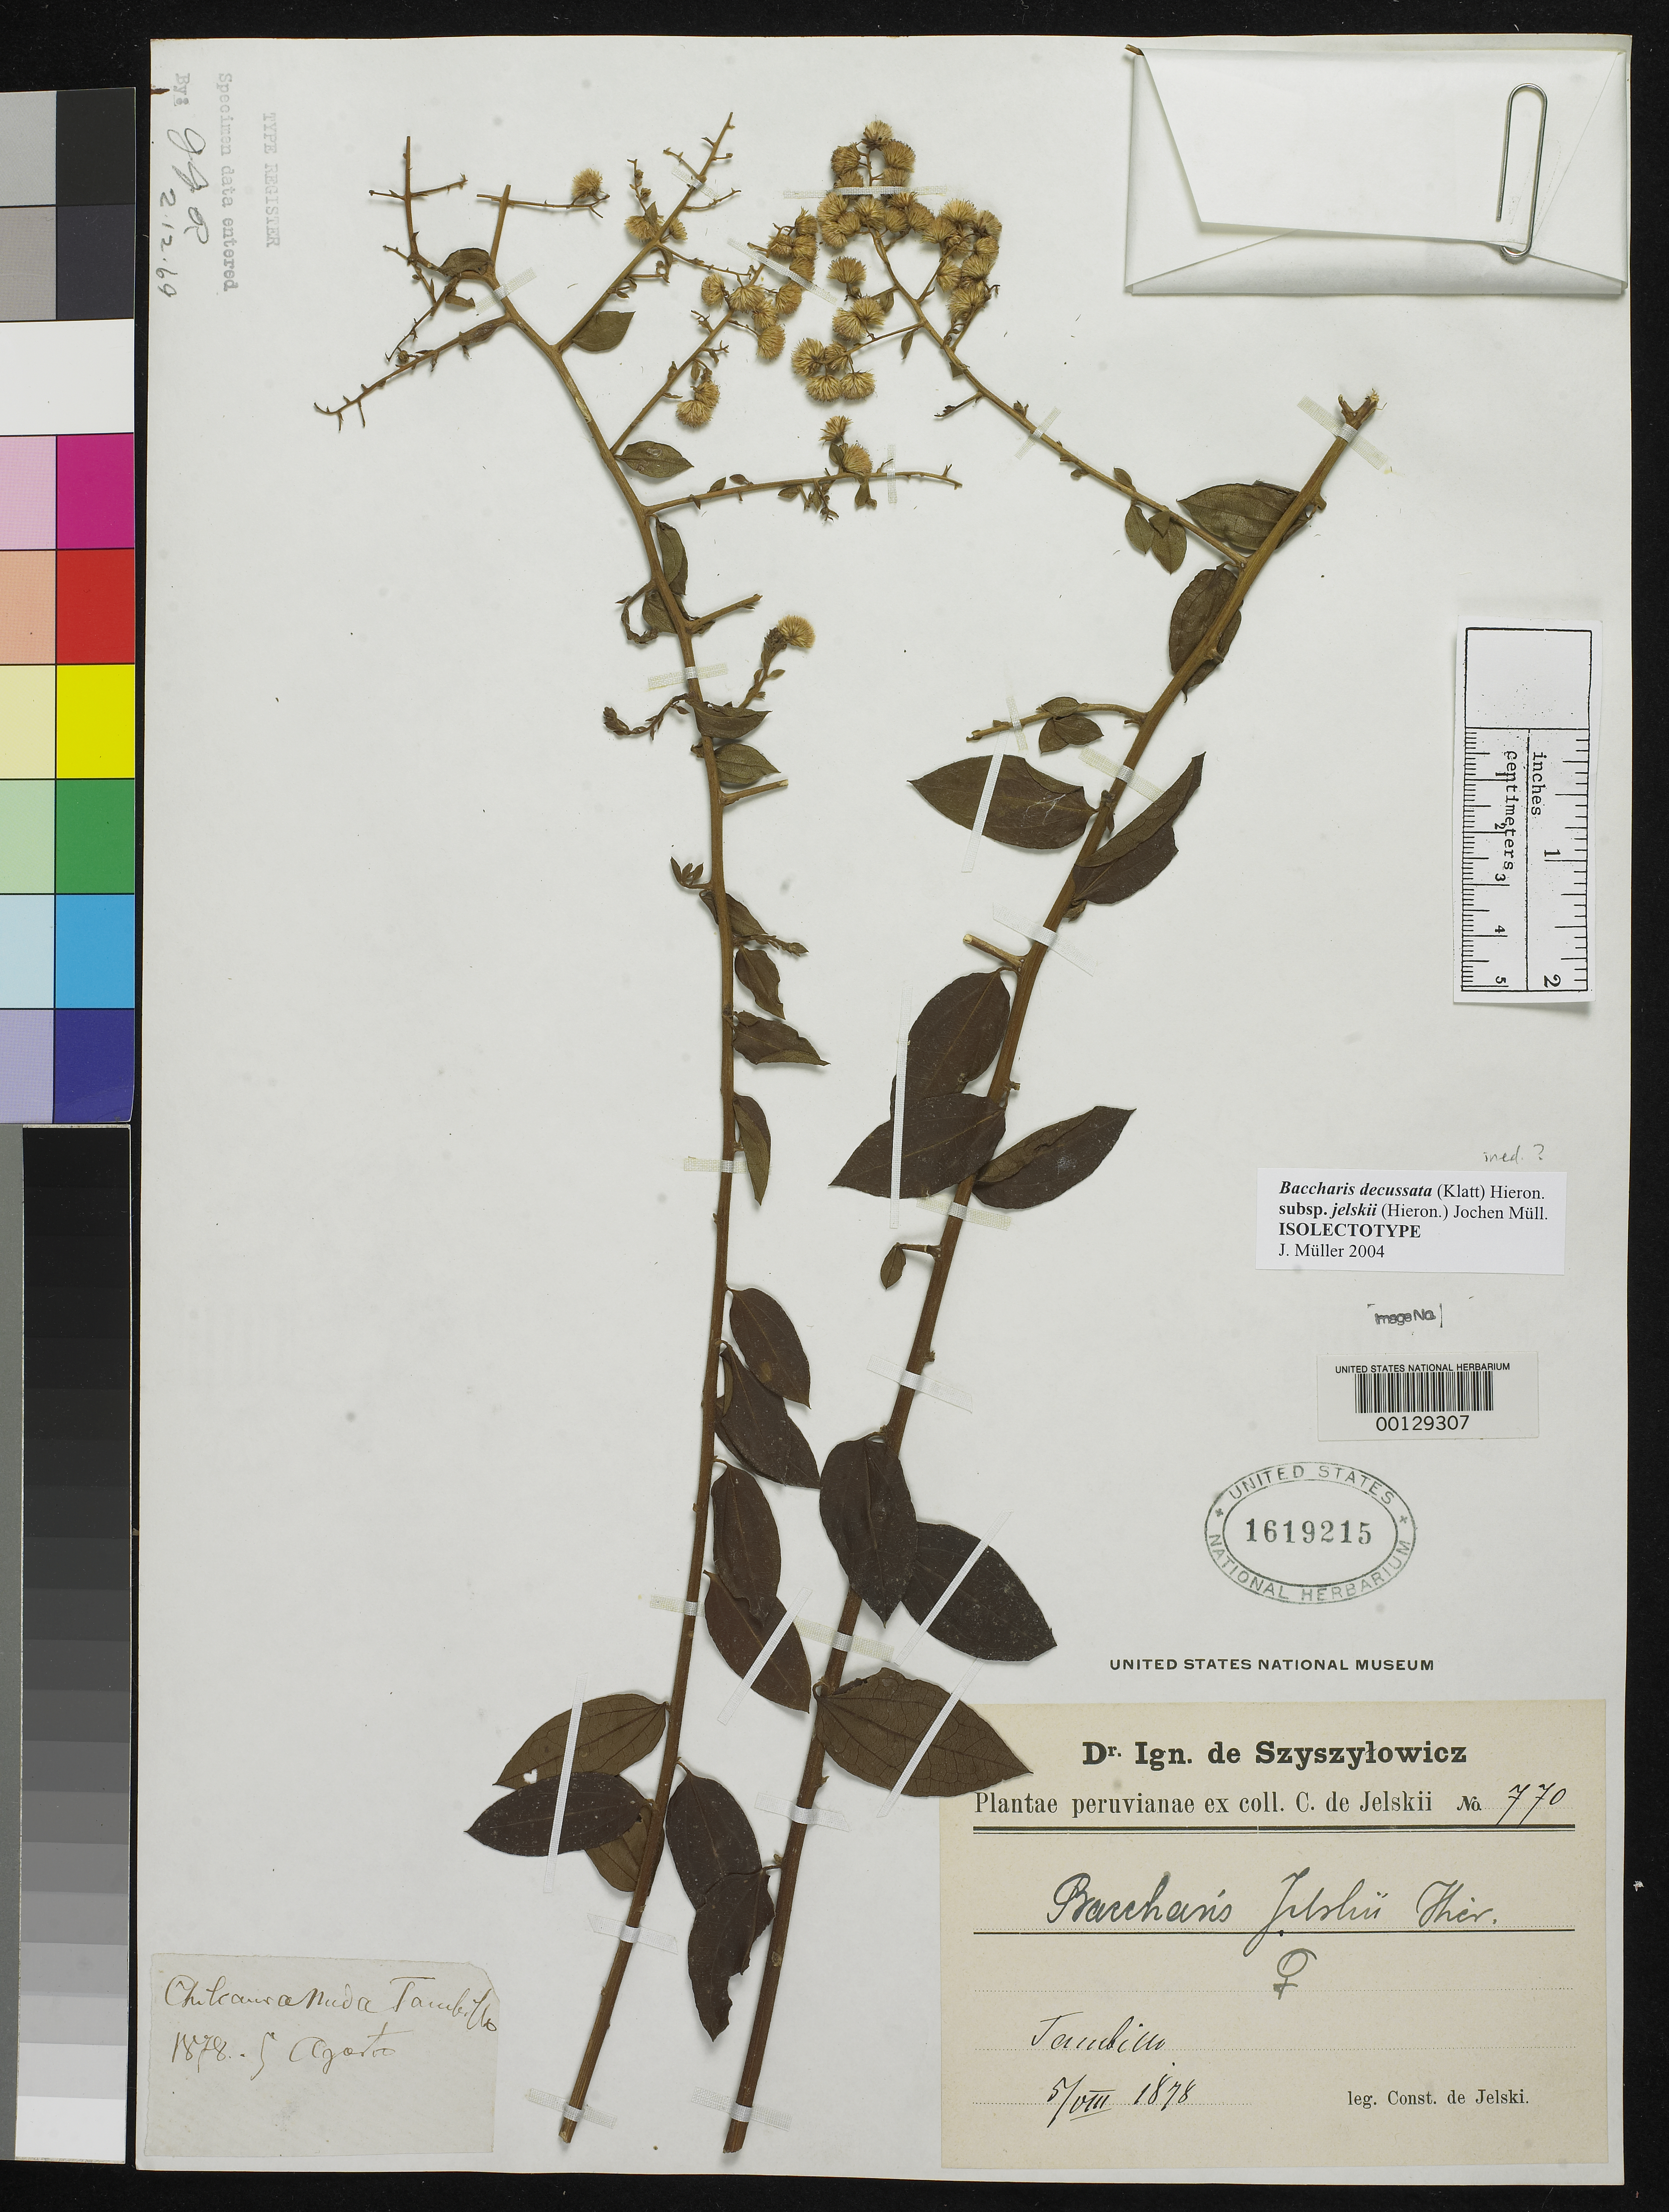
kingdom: Plantae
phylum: Tracheophyta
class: Magnoliopsida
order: Asterales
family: Asteraceae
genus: Baccharis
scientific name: Baccharis jelskii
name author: Hieron. in Engl.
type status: Syntype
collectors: C. von Jelski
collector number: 770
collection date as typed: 05 Aug 1878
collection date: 1878-08-05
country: Peru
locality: Jambillo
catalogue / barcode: US 1619215